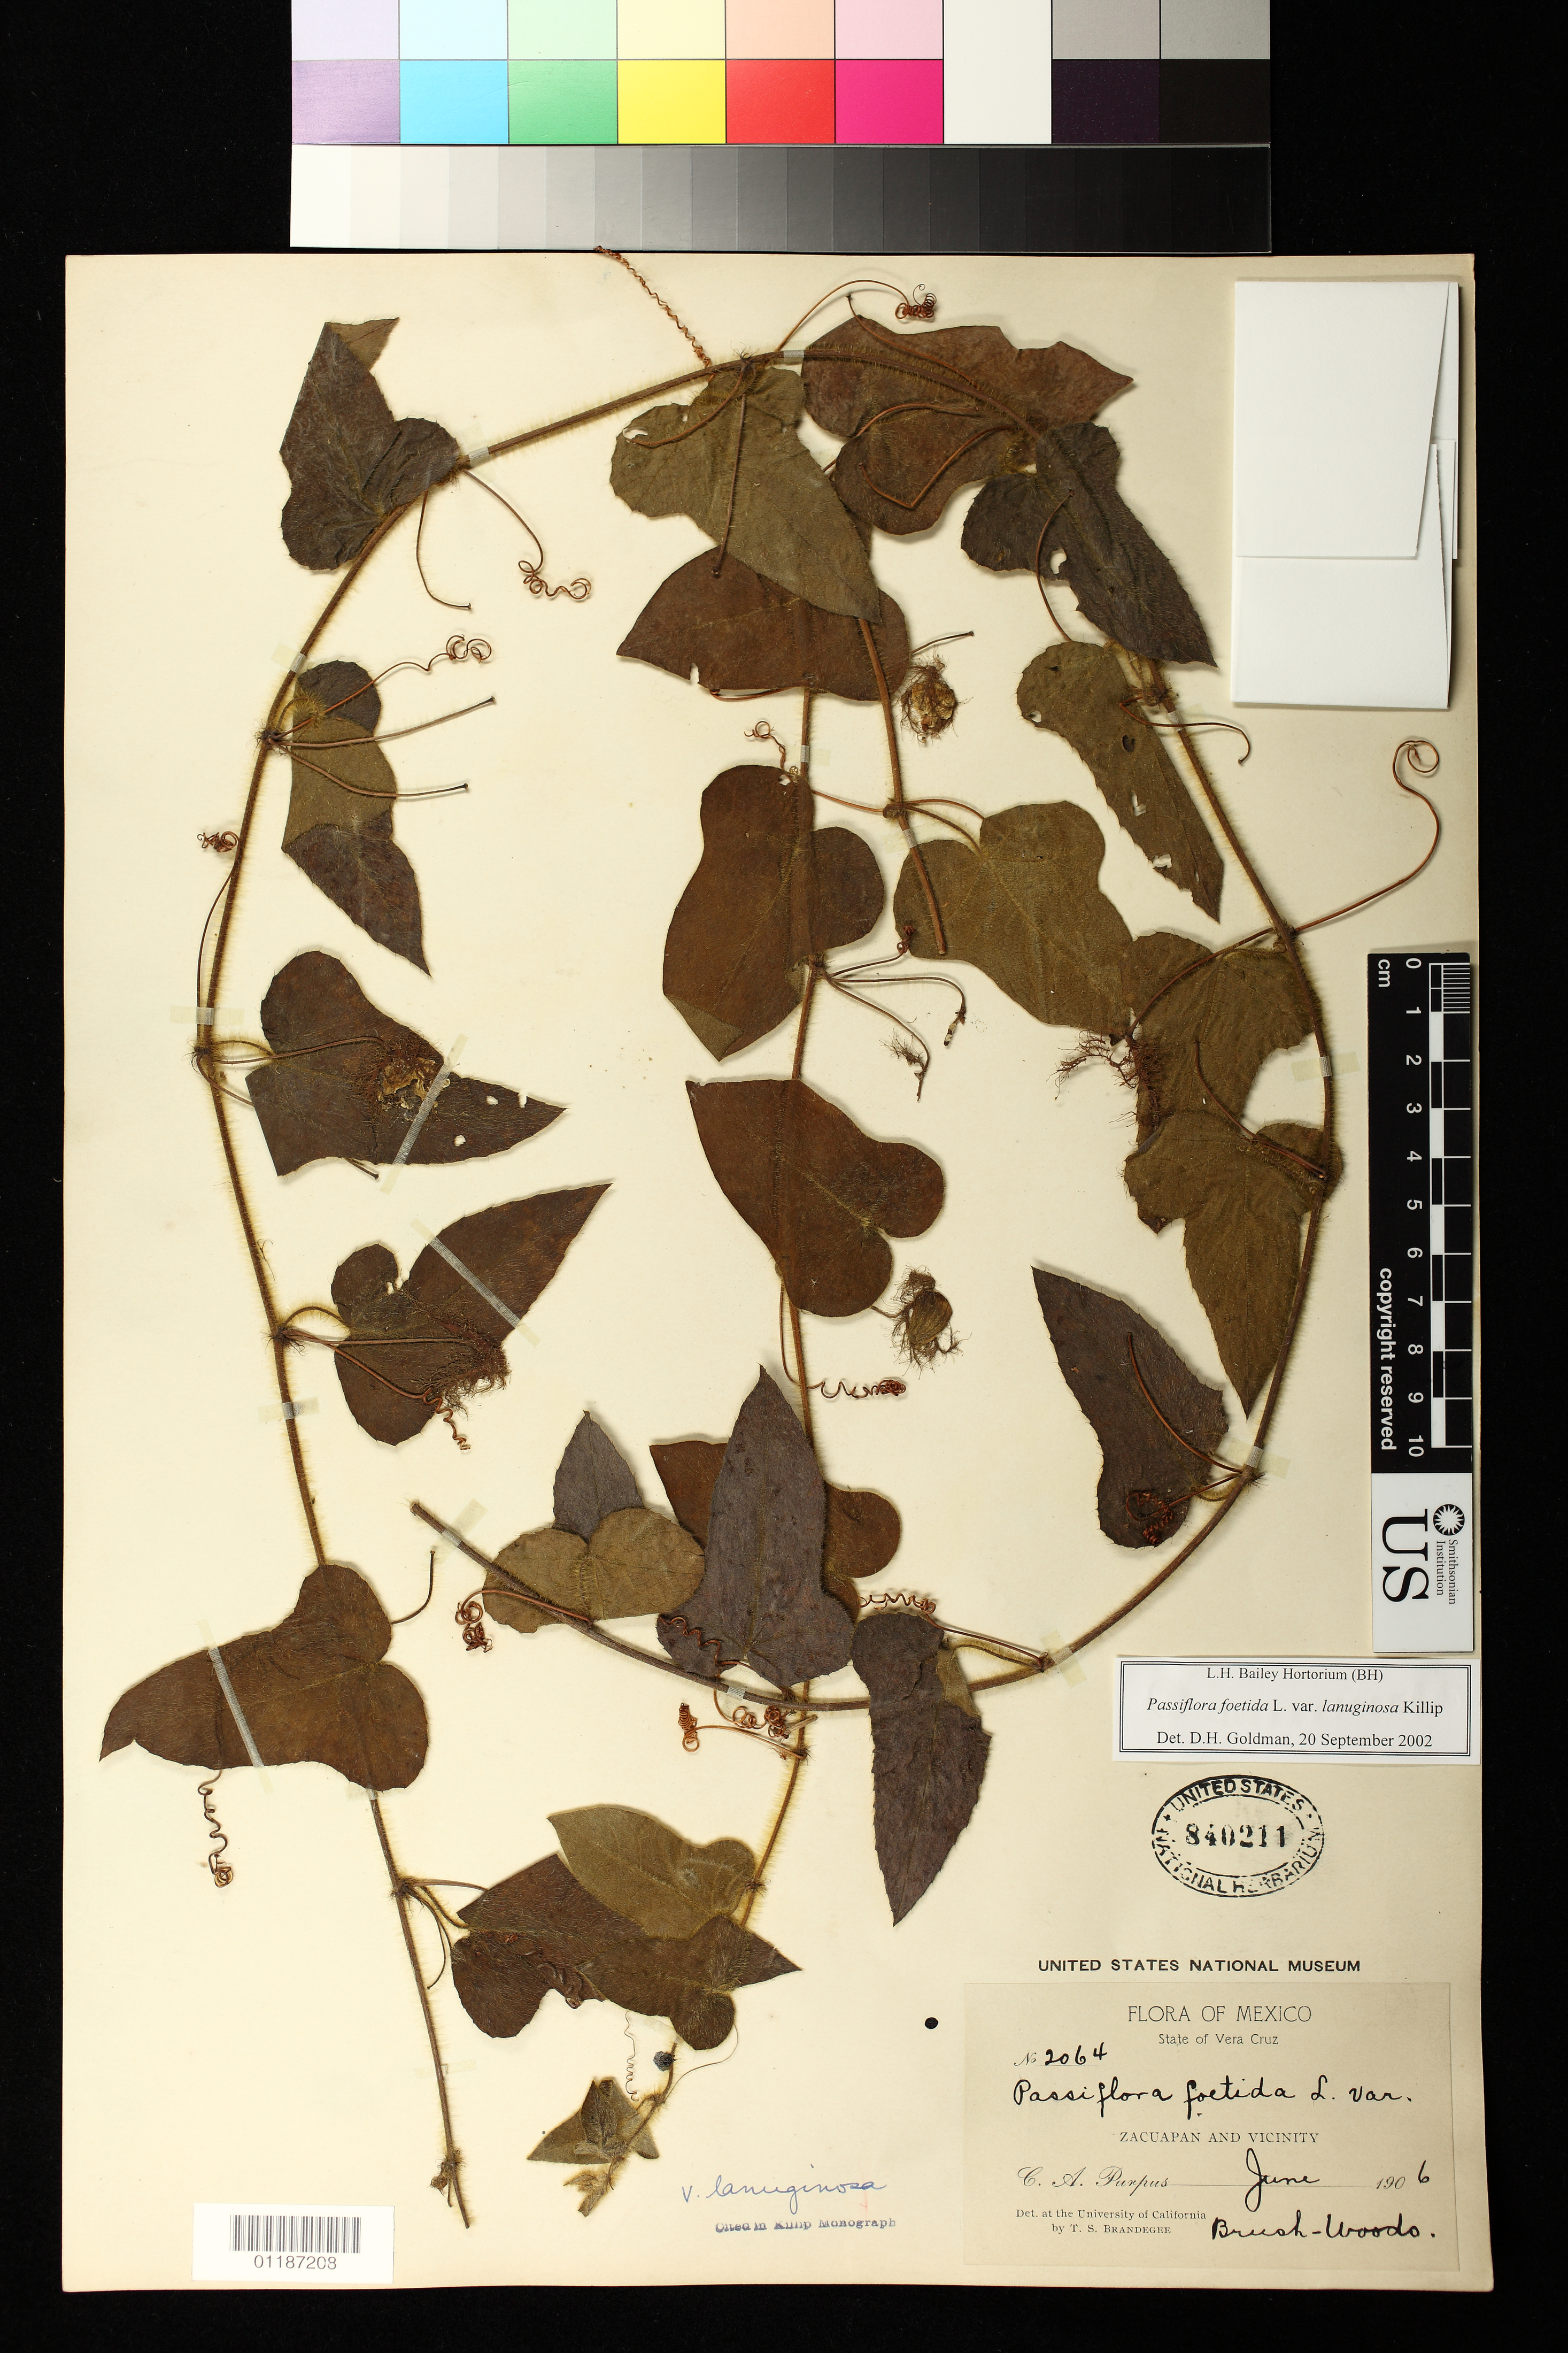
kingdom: Plantae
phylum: Tracheophyta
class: Magnoliopsida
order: Malpighiales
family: Passifloraceae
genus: Passiflora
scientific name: Passiflora foetida var. lanuginosa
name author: Killip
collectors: C. A. Purpus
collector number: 2064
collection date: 1906-06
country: Mexico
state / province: Veracruz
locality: Zacuapan and vicinity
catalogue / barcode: US 840211